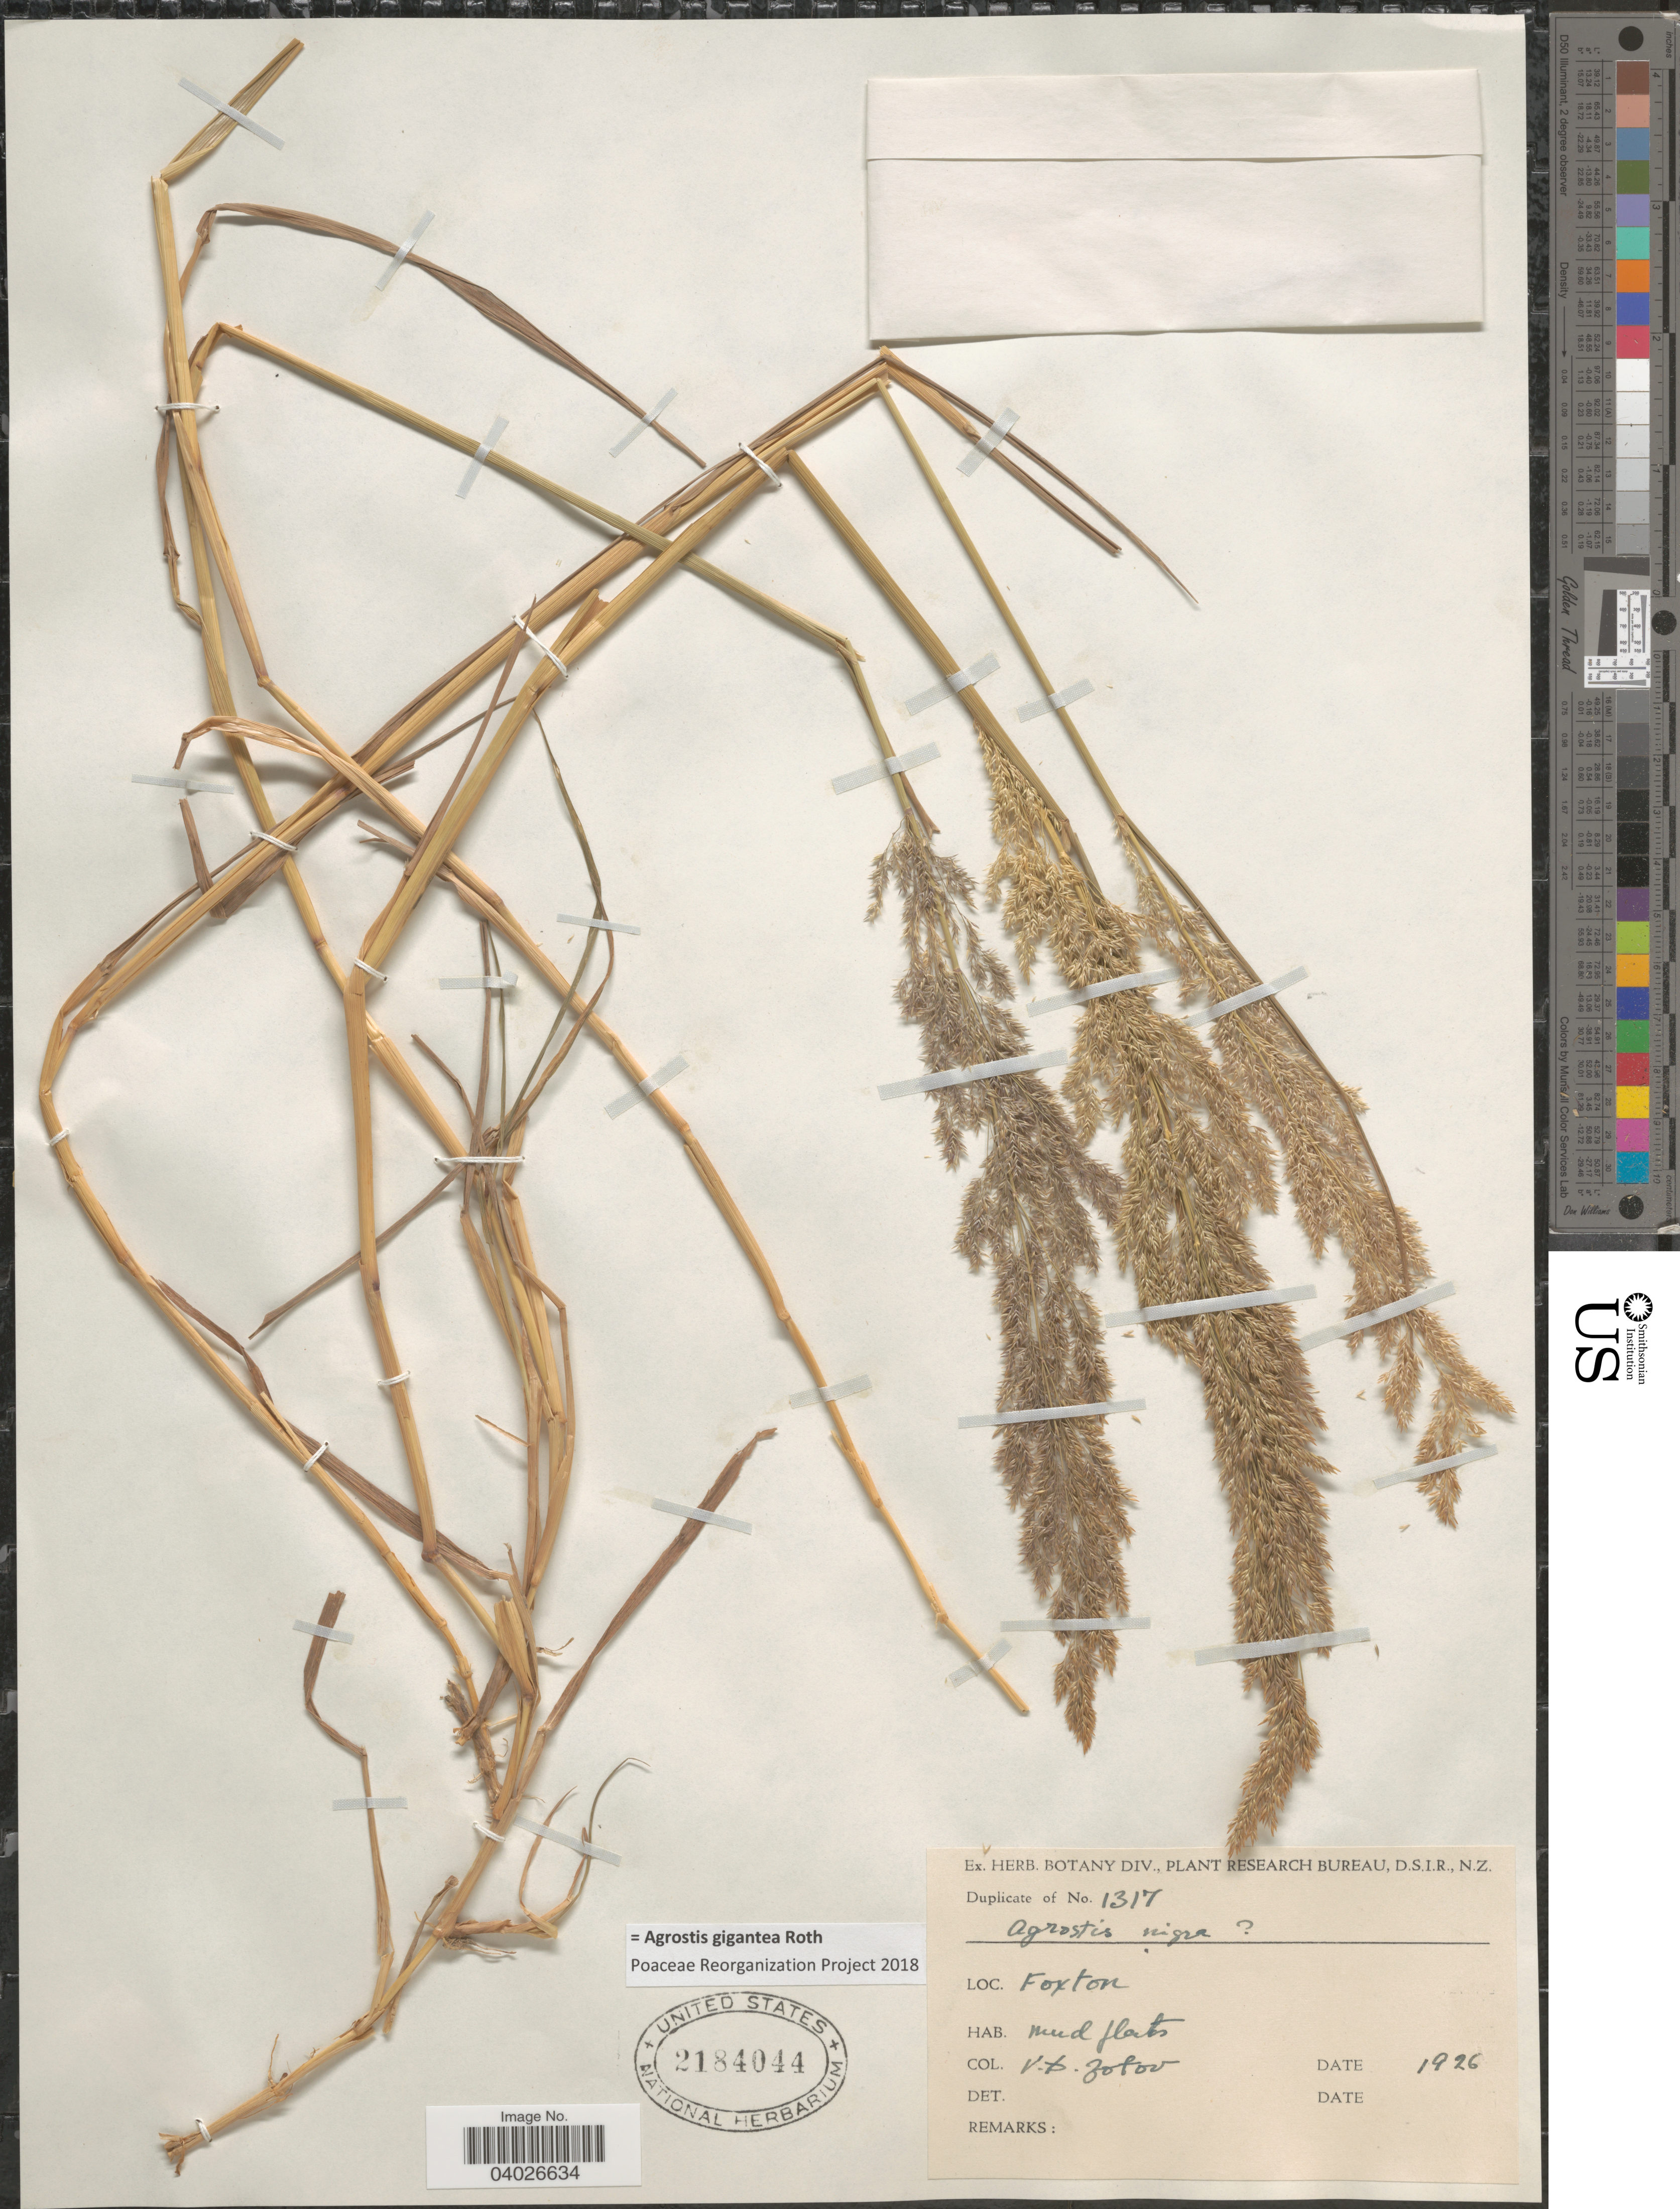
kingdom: Plantae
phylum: Tracheophyta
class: Liliopsida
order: Poales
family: Poaceae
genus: Agrostis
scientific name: Agrostis gigantea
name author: Roth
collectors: V. Zotov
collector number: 1317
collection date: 1926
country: New Zealand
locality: Foxton.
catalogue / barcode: US 2184044